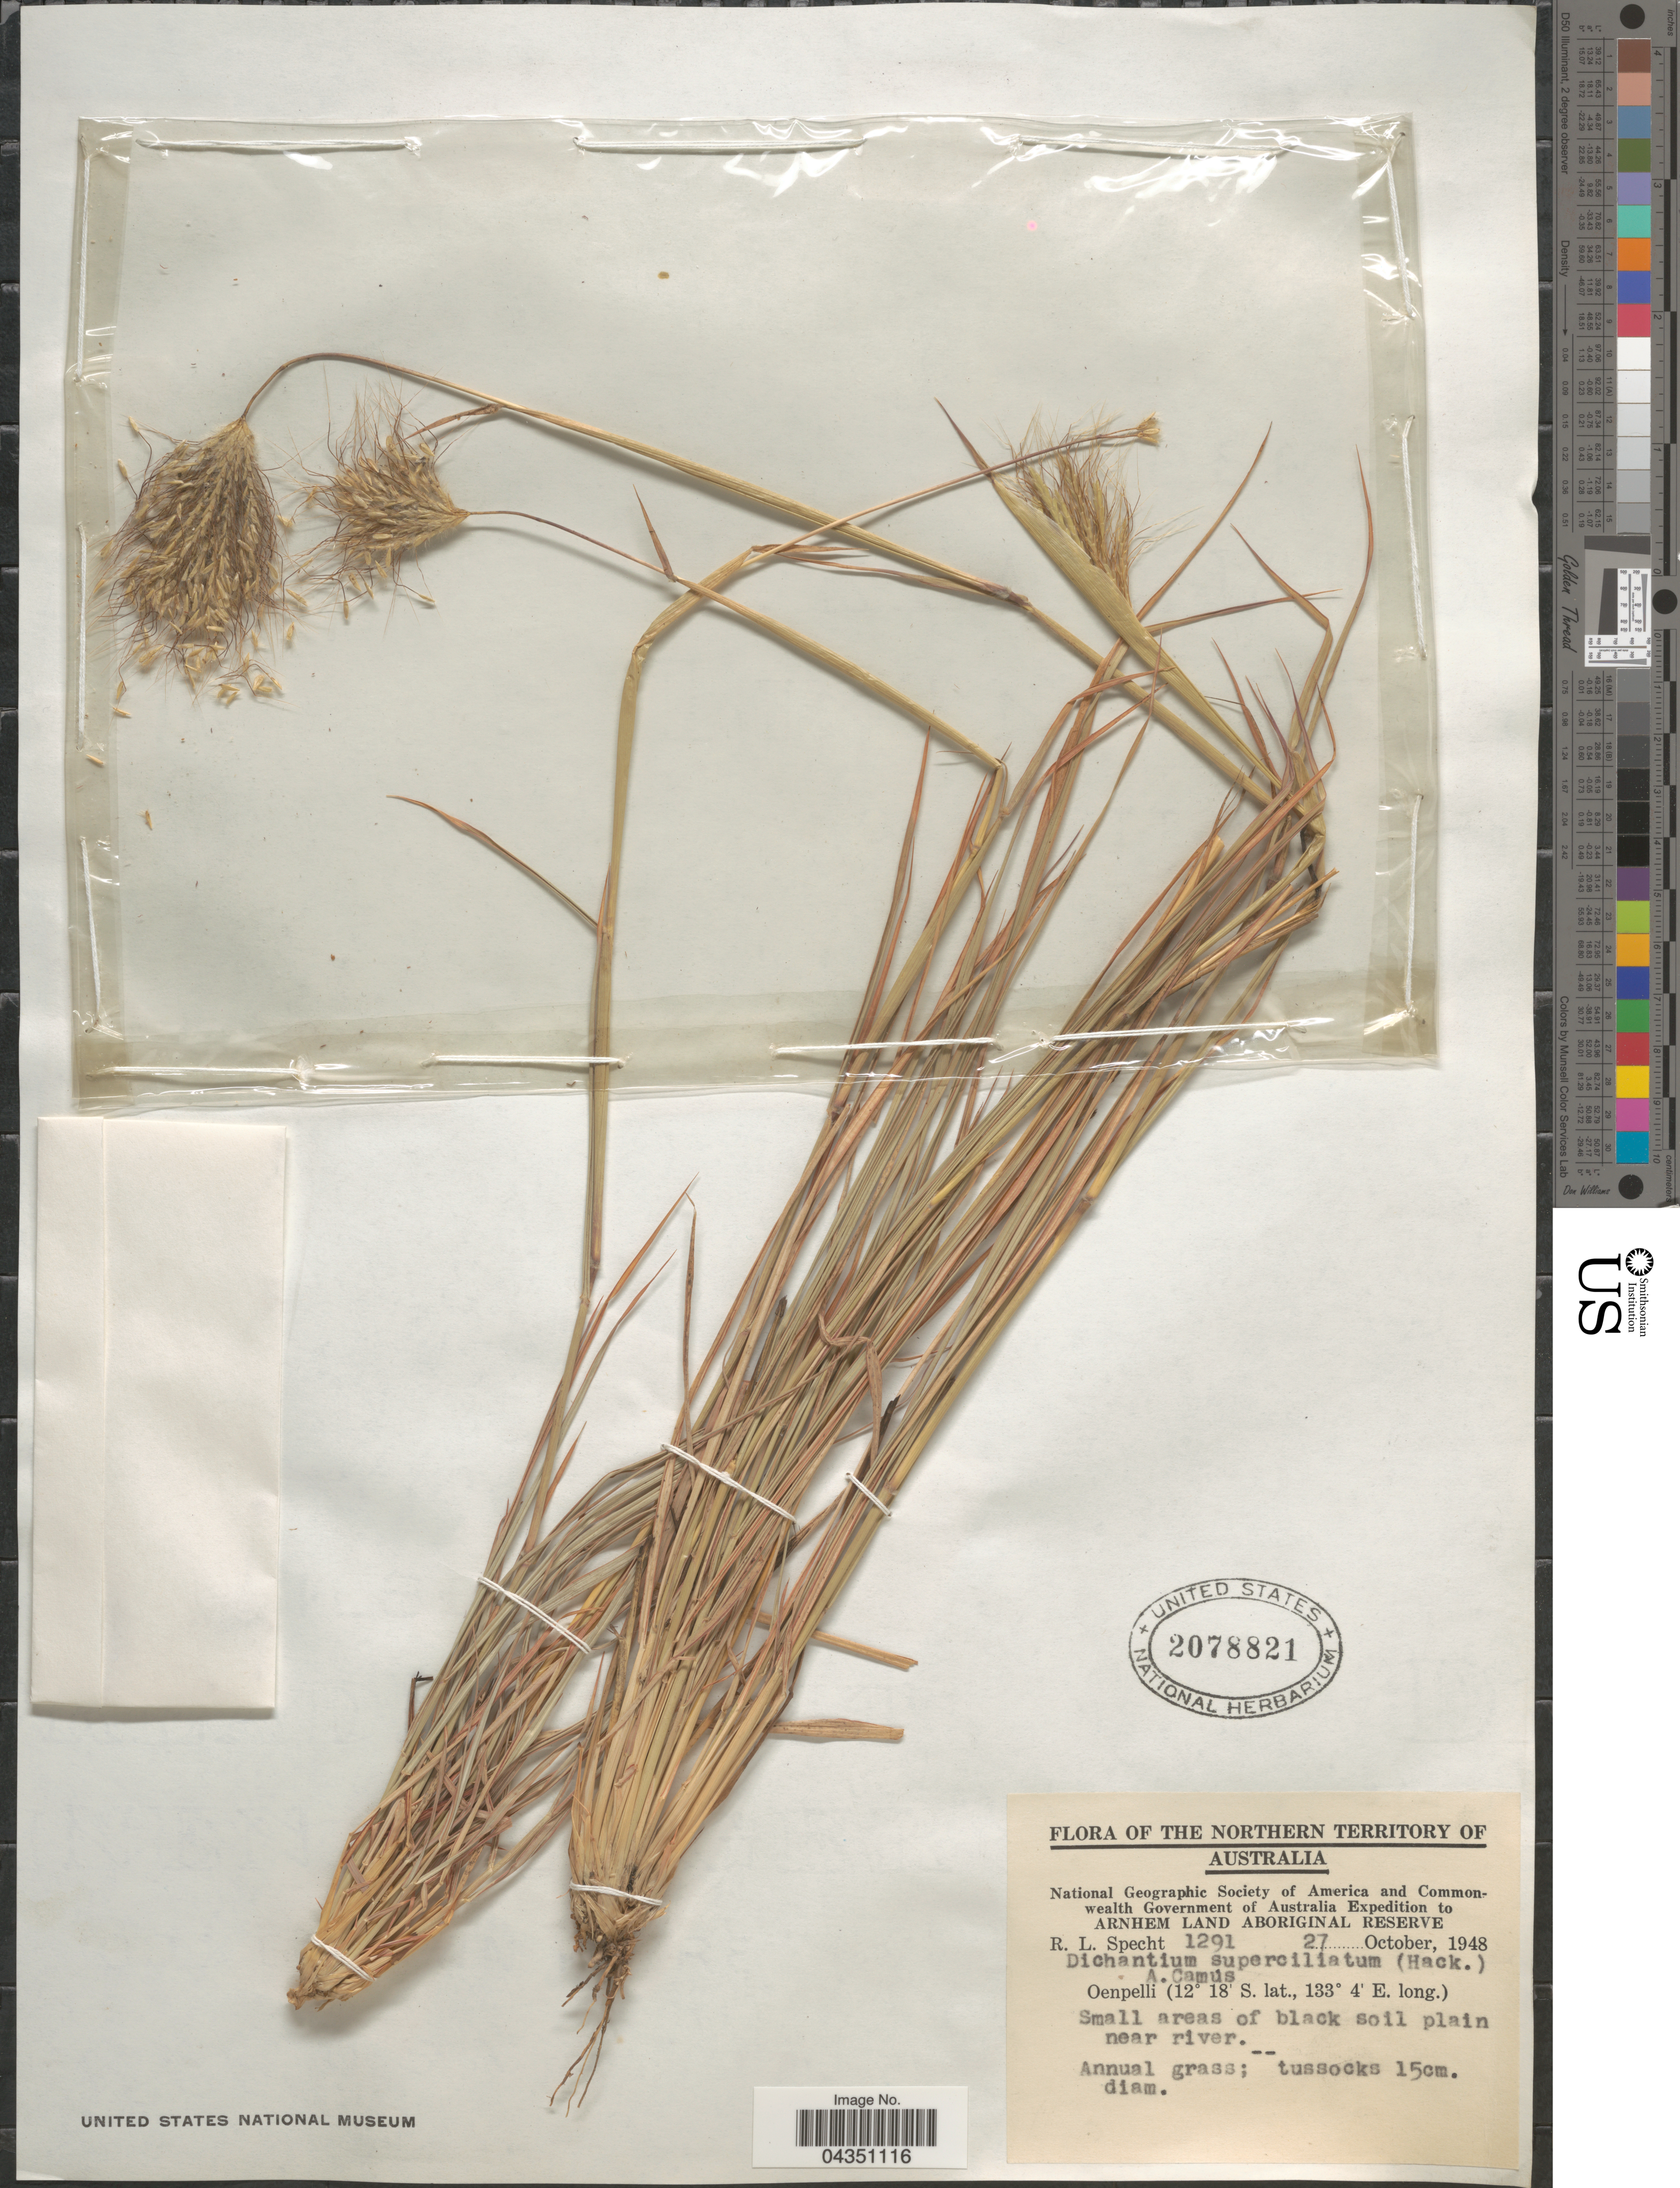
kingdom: Plantae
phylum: Tracheophyta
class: Liliopsida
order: Poales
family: Poaceae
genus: Dichanthium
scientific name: Dichanthium sericeum subsp. polystachyum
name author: (Benth.) B.K. Simon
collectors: R. L. Specht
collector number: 1291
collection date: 1948-10-27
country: Australia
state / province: Northern Territory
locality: National Geographic Society of America and Commonwealth Government of Australia Expedition to Arnhem Land Aboriginal Reserve. Oenpelli.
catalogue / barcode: US 2078821